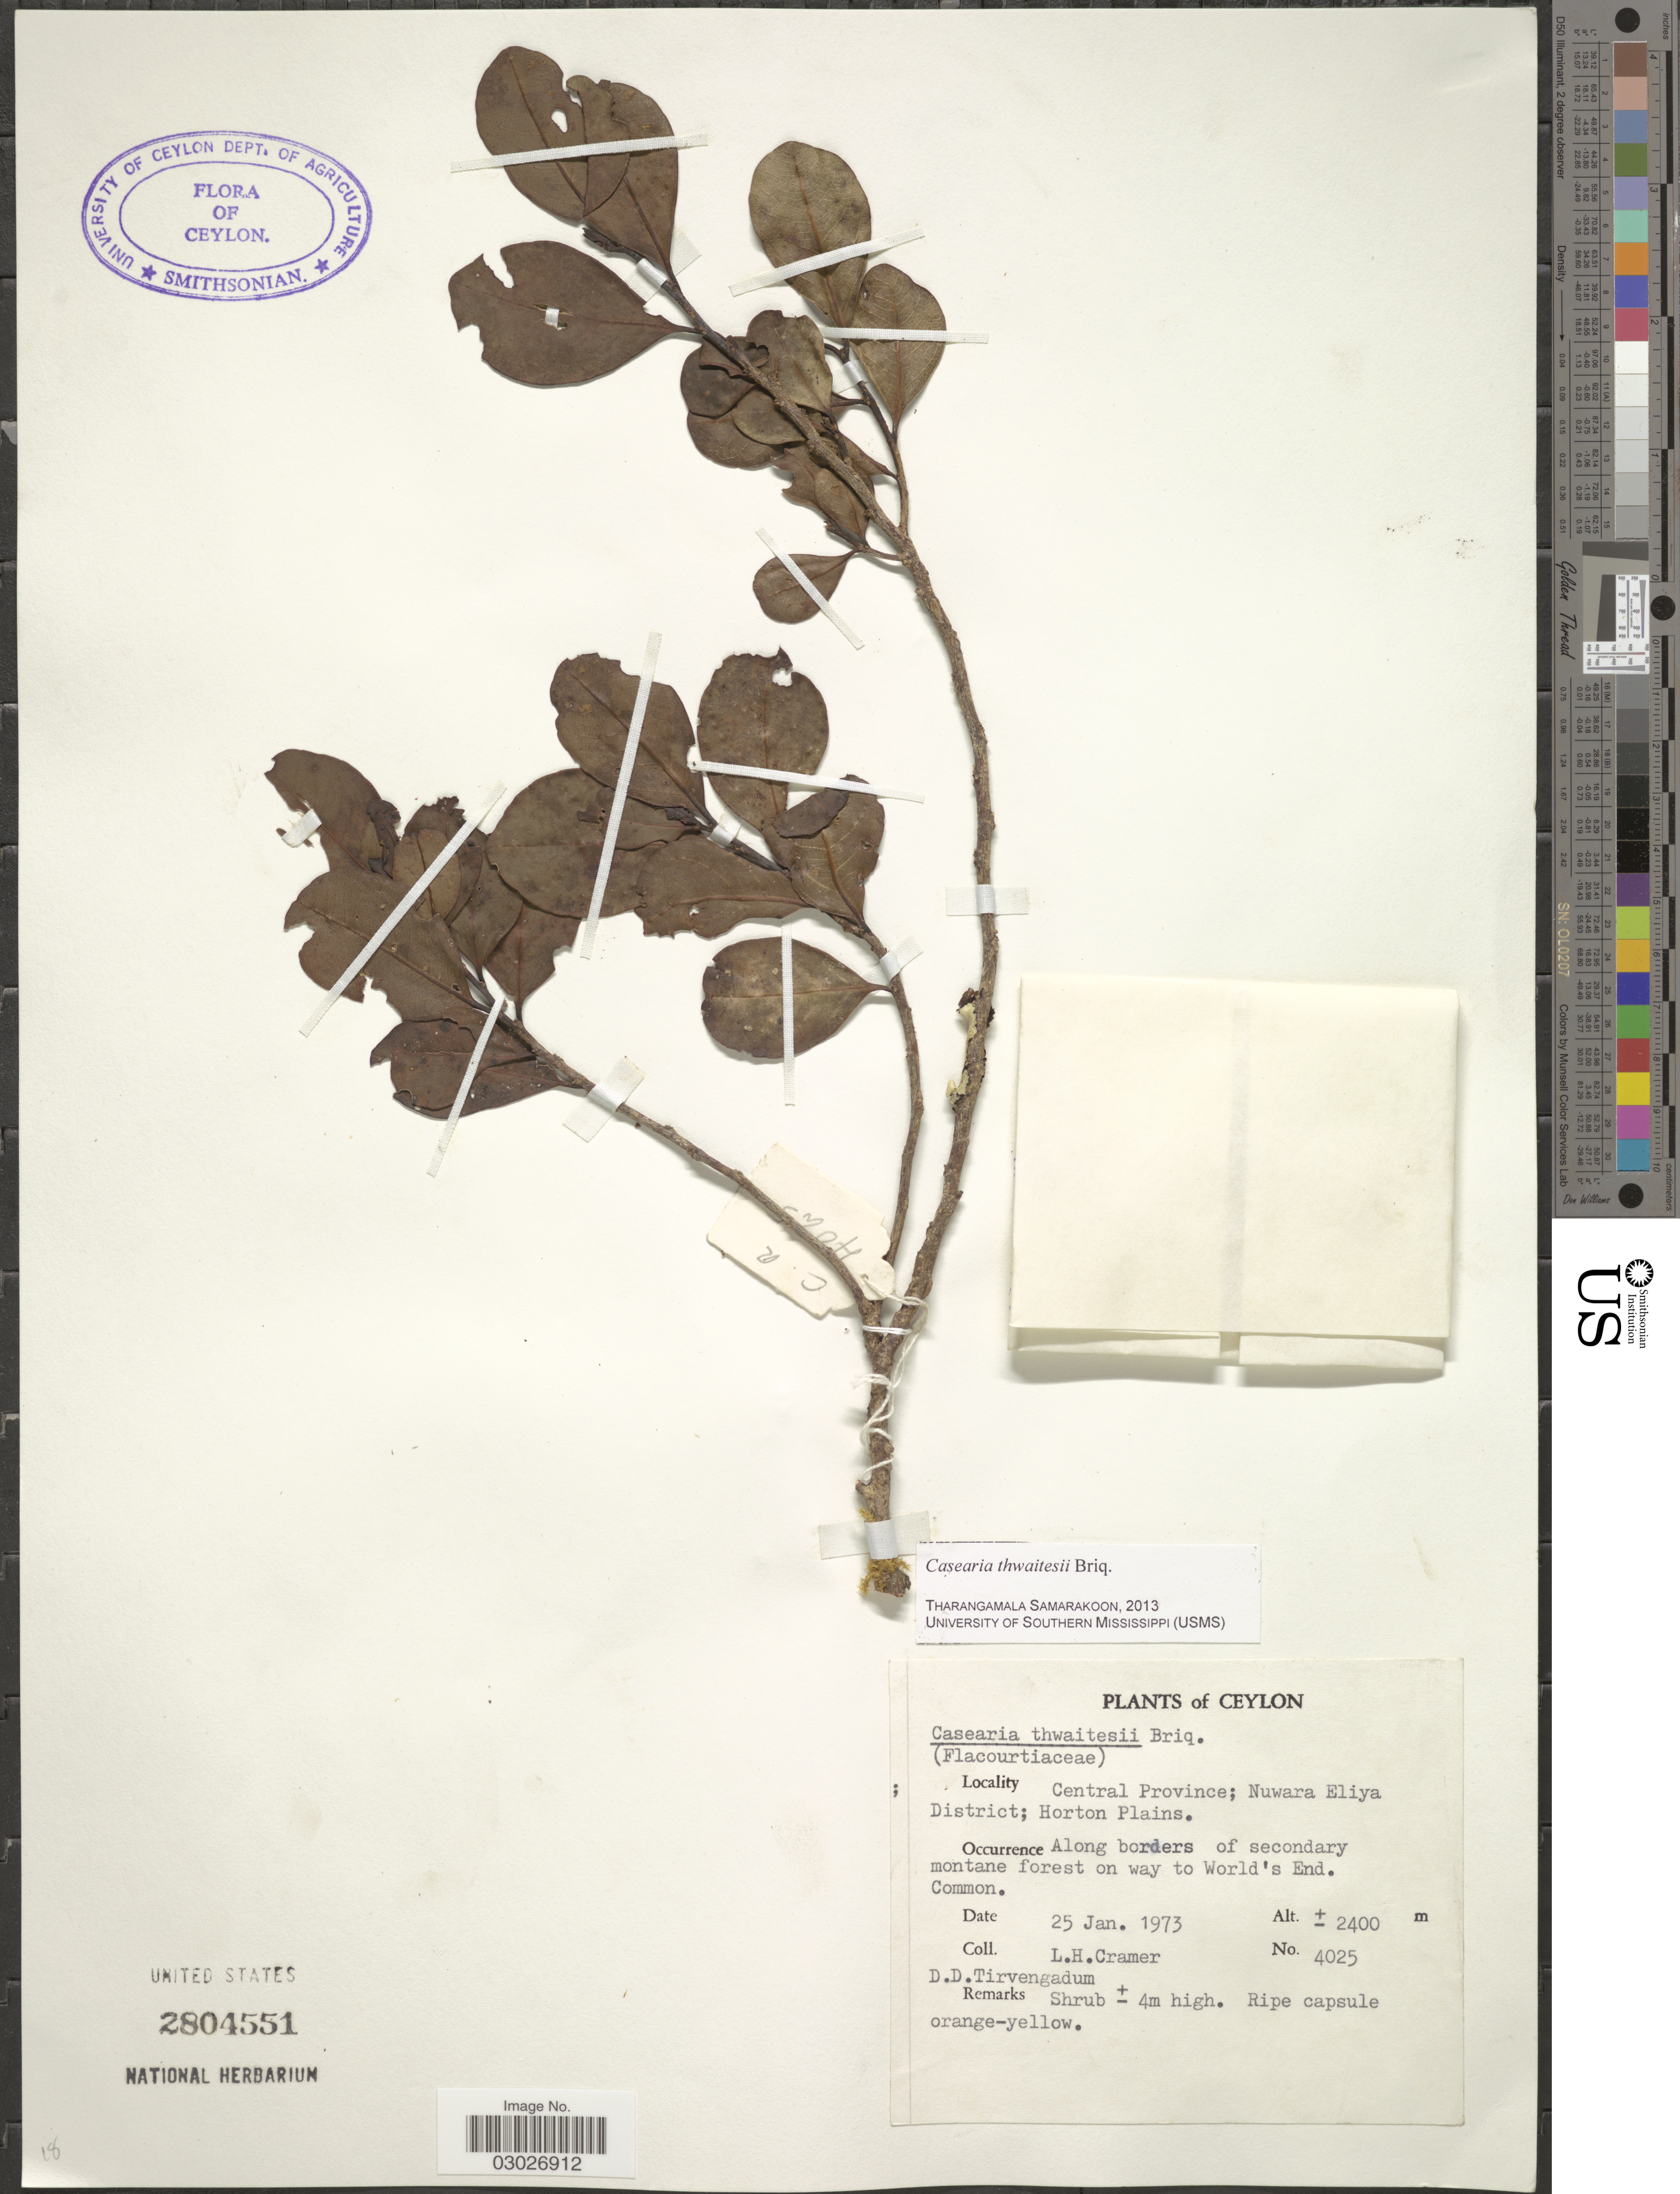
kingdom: Plantae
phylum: Tracheophyta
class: Magnoliopsida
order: Malpighiales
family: Salicaceae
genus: Casearia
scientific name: Casearia thwaitesii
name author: Briq.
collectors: L. H. Cramer & D. Tirvengadum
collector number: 4025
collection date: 1973-01-25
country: Sri Lanka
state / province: Central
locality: Ceylon. Central Province; Nuwara Eliya District; Horton Plains. Along borders of secondary montane forest on way to World's End.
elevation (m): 2400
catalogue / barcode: US 2804551